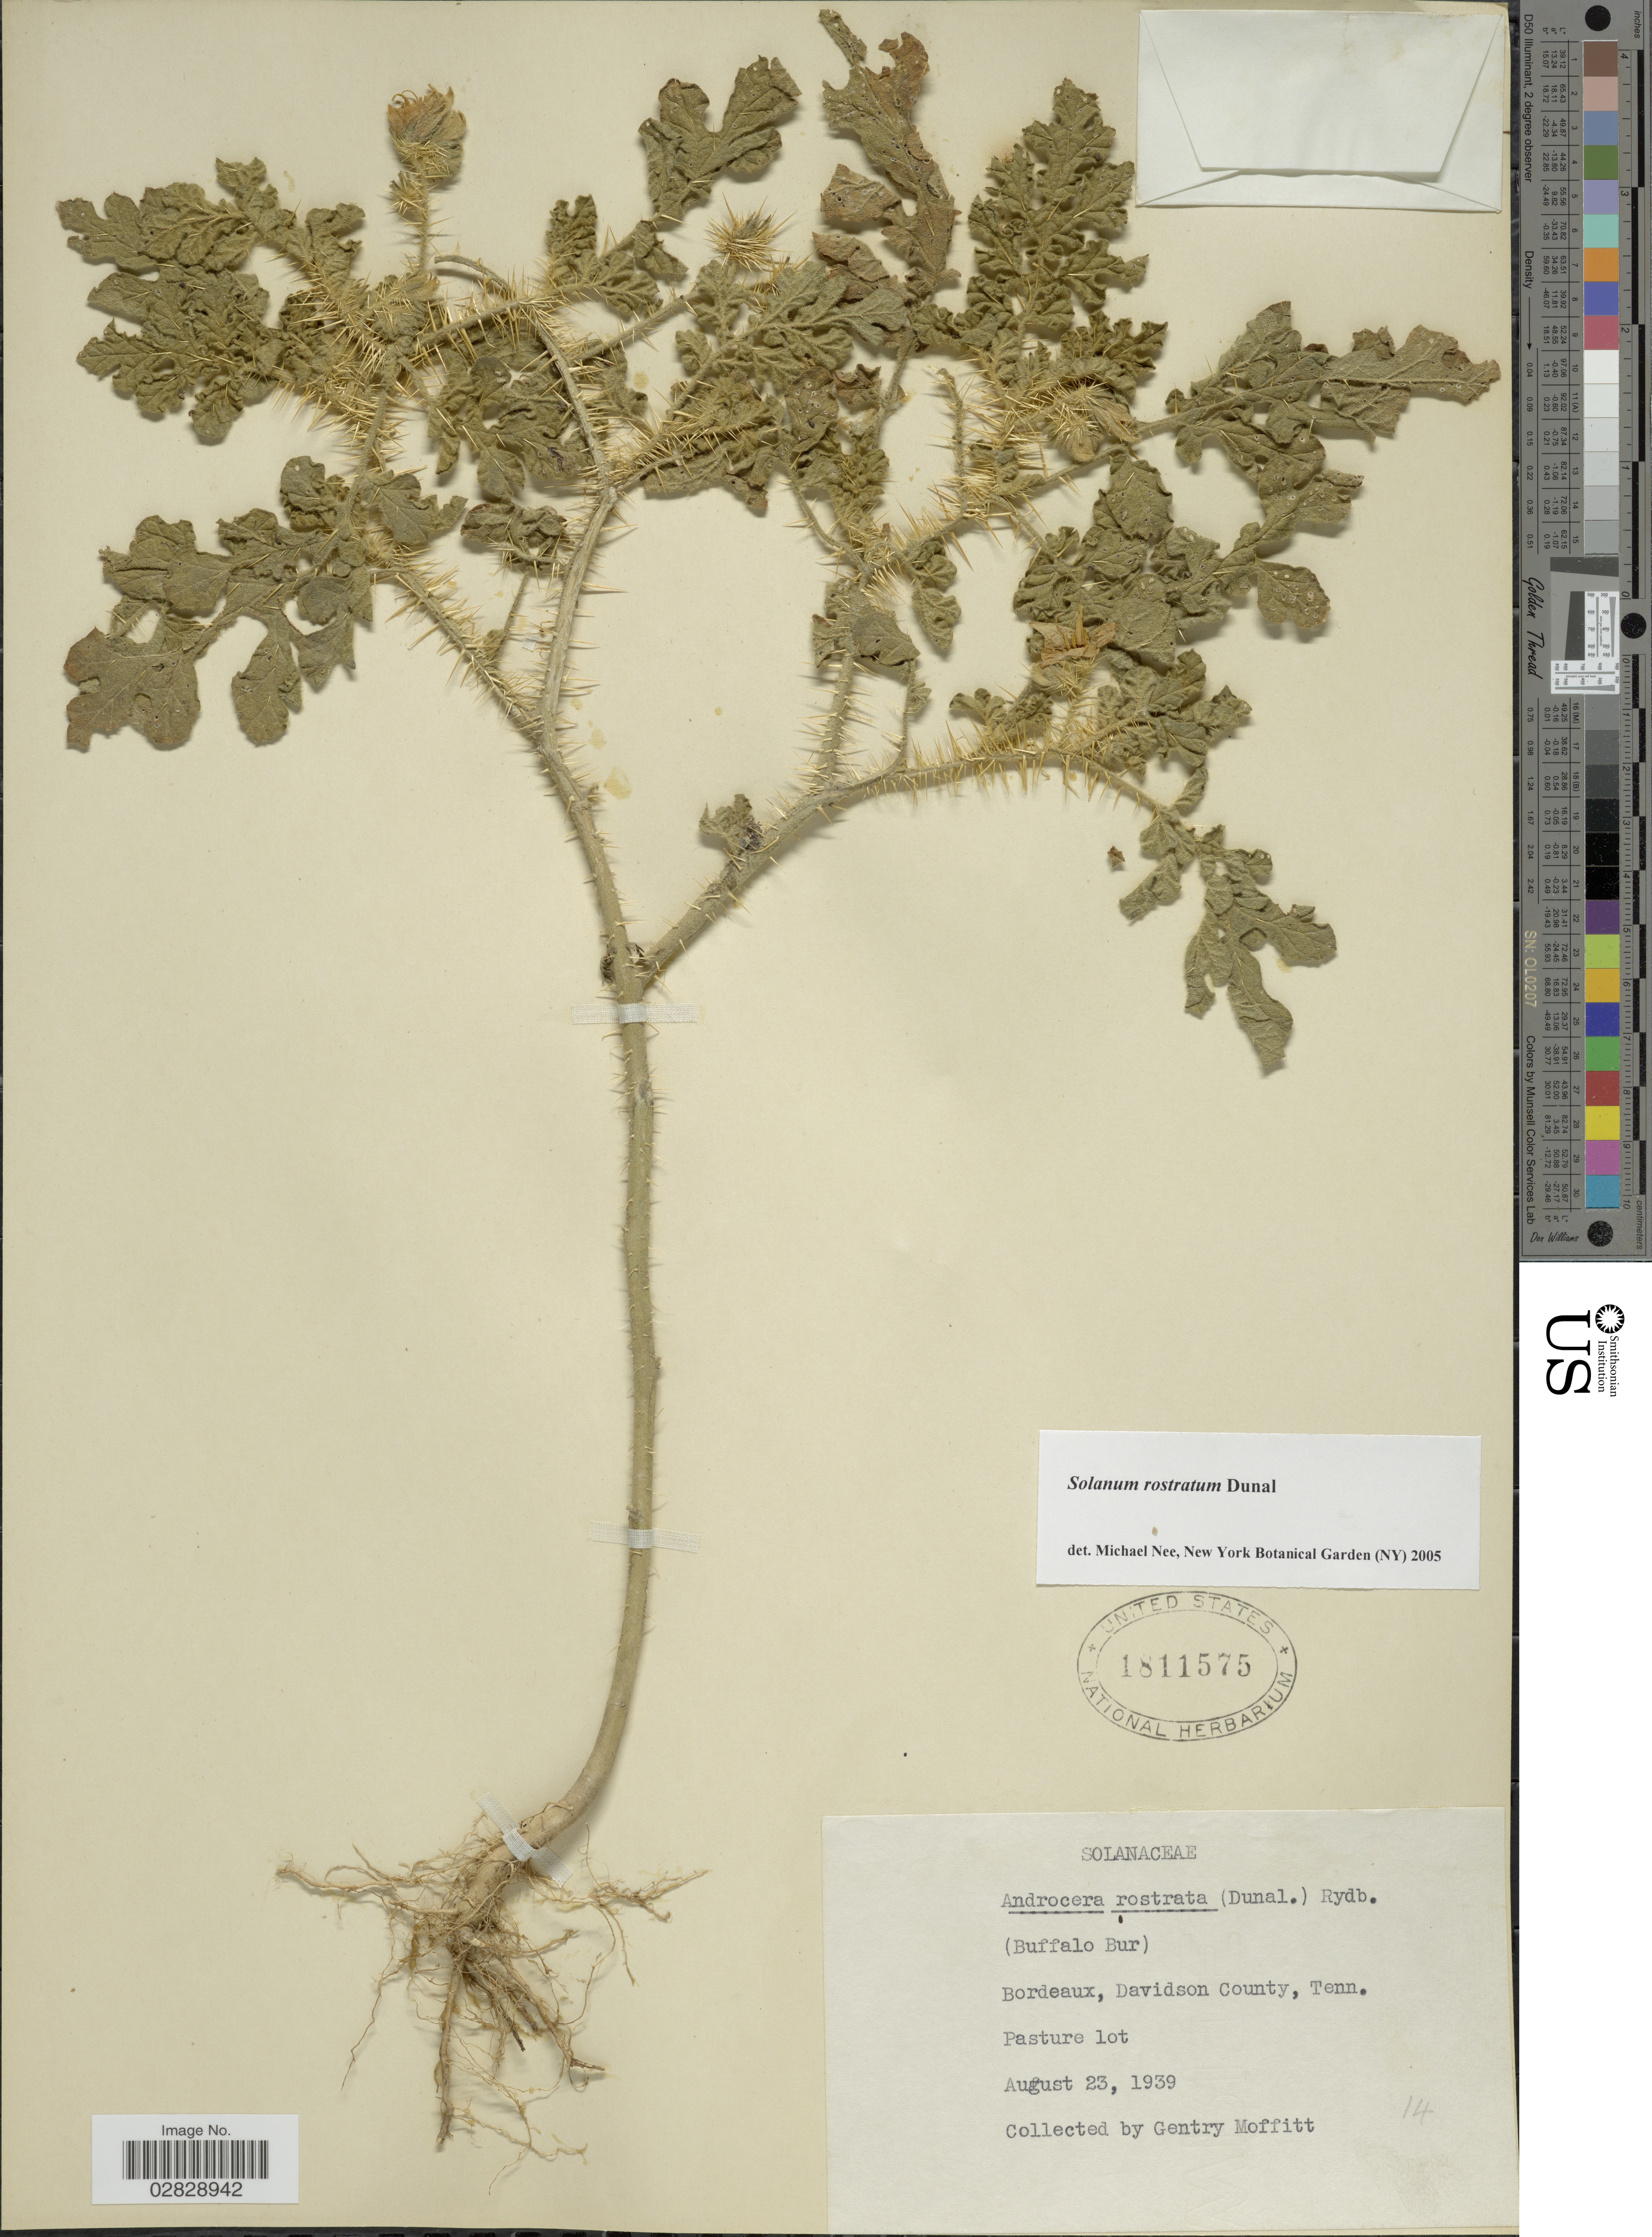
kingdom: Plantae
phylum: Tracheophyta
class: Magnoliopsida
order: Solanales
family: Solanaceae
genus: Solanum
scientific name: Solanum rostratum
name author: Dunal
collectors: G. Moffitt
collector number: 14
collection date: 1939-08-23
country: United States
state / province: Tennessee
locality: Bordeaux, Davidson County.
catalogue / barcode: US 1811575